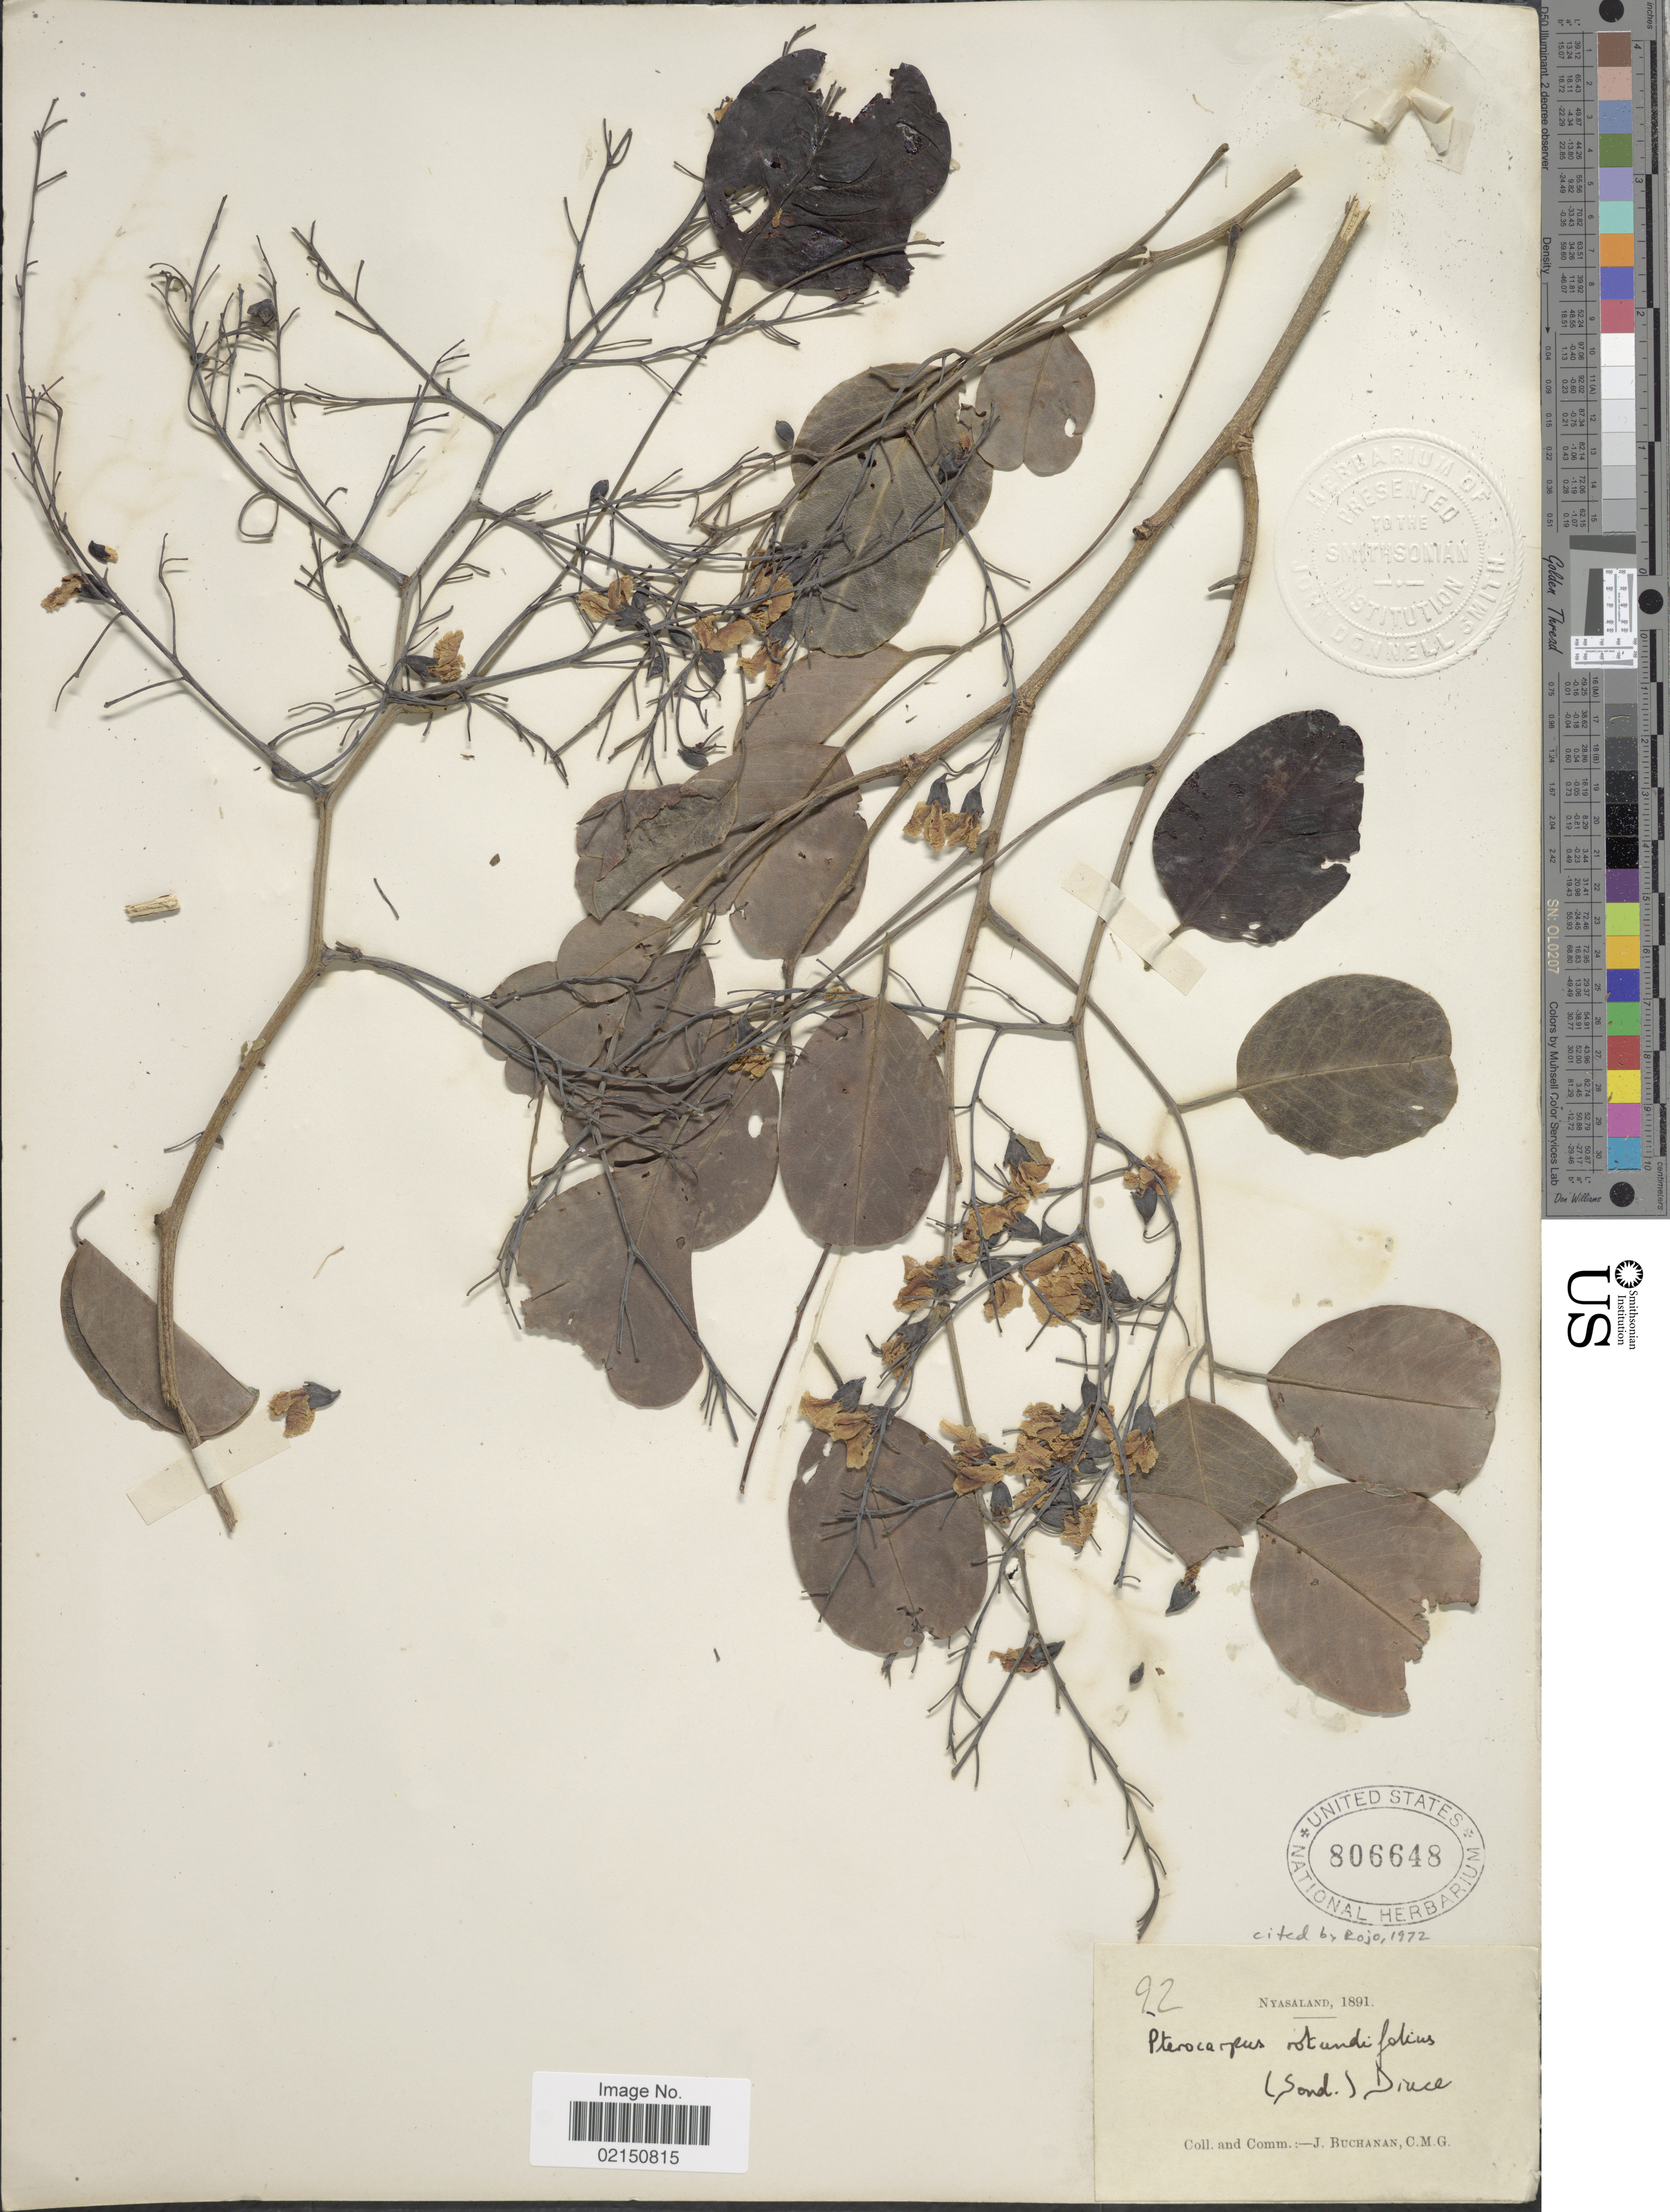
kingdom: Plantae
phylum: Tracheophyta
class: Magnoliopsida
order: Fabales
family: Fabaceae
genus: Pterocarpus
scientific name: Pterocarpus rotundifolius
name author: (Sond.) Druce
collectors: J. Buchanan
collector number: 92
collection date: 1891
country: Malawi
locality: Nyasaland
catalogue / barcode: US 806648